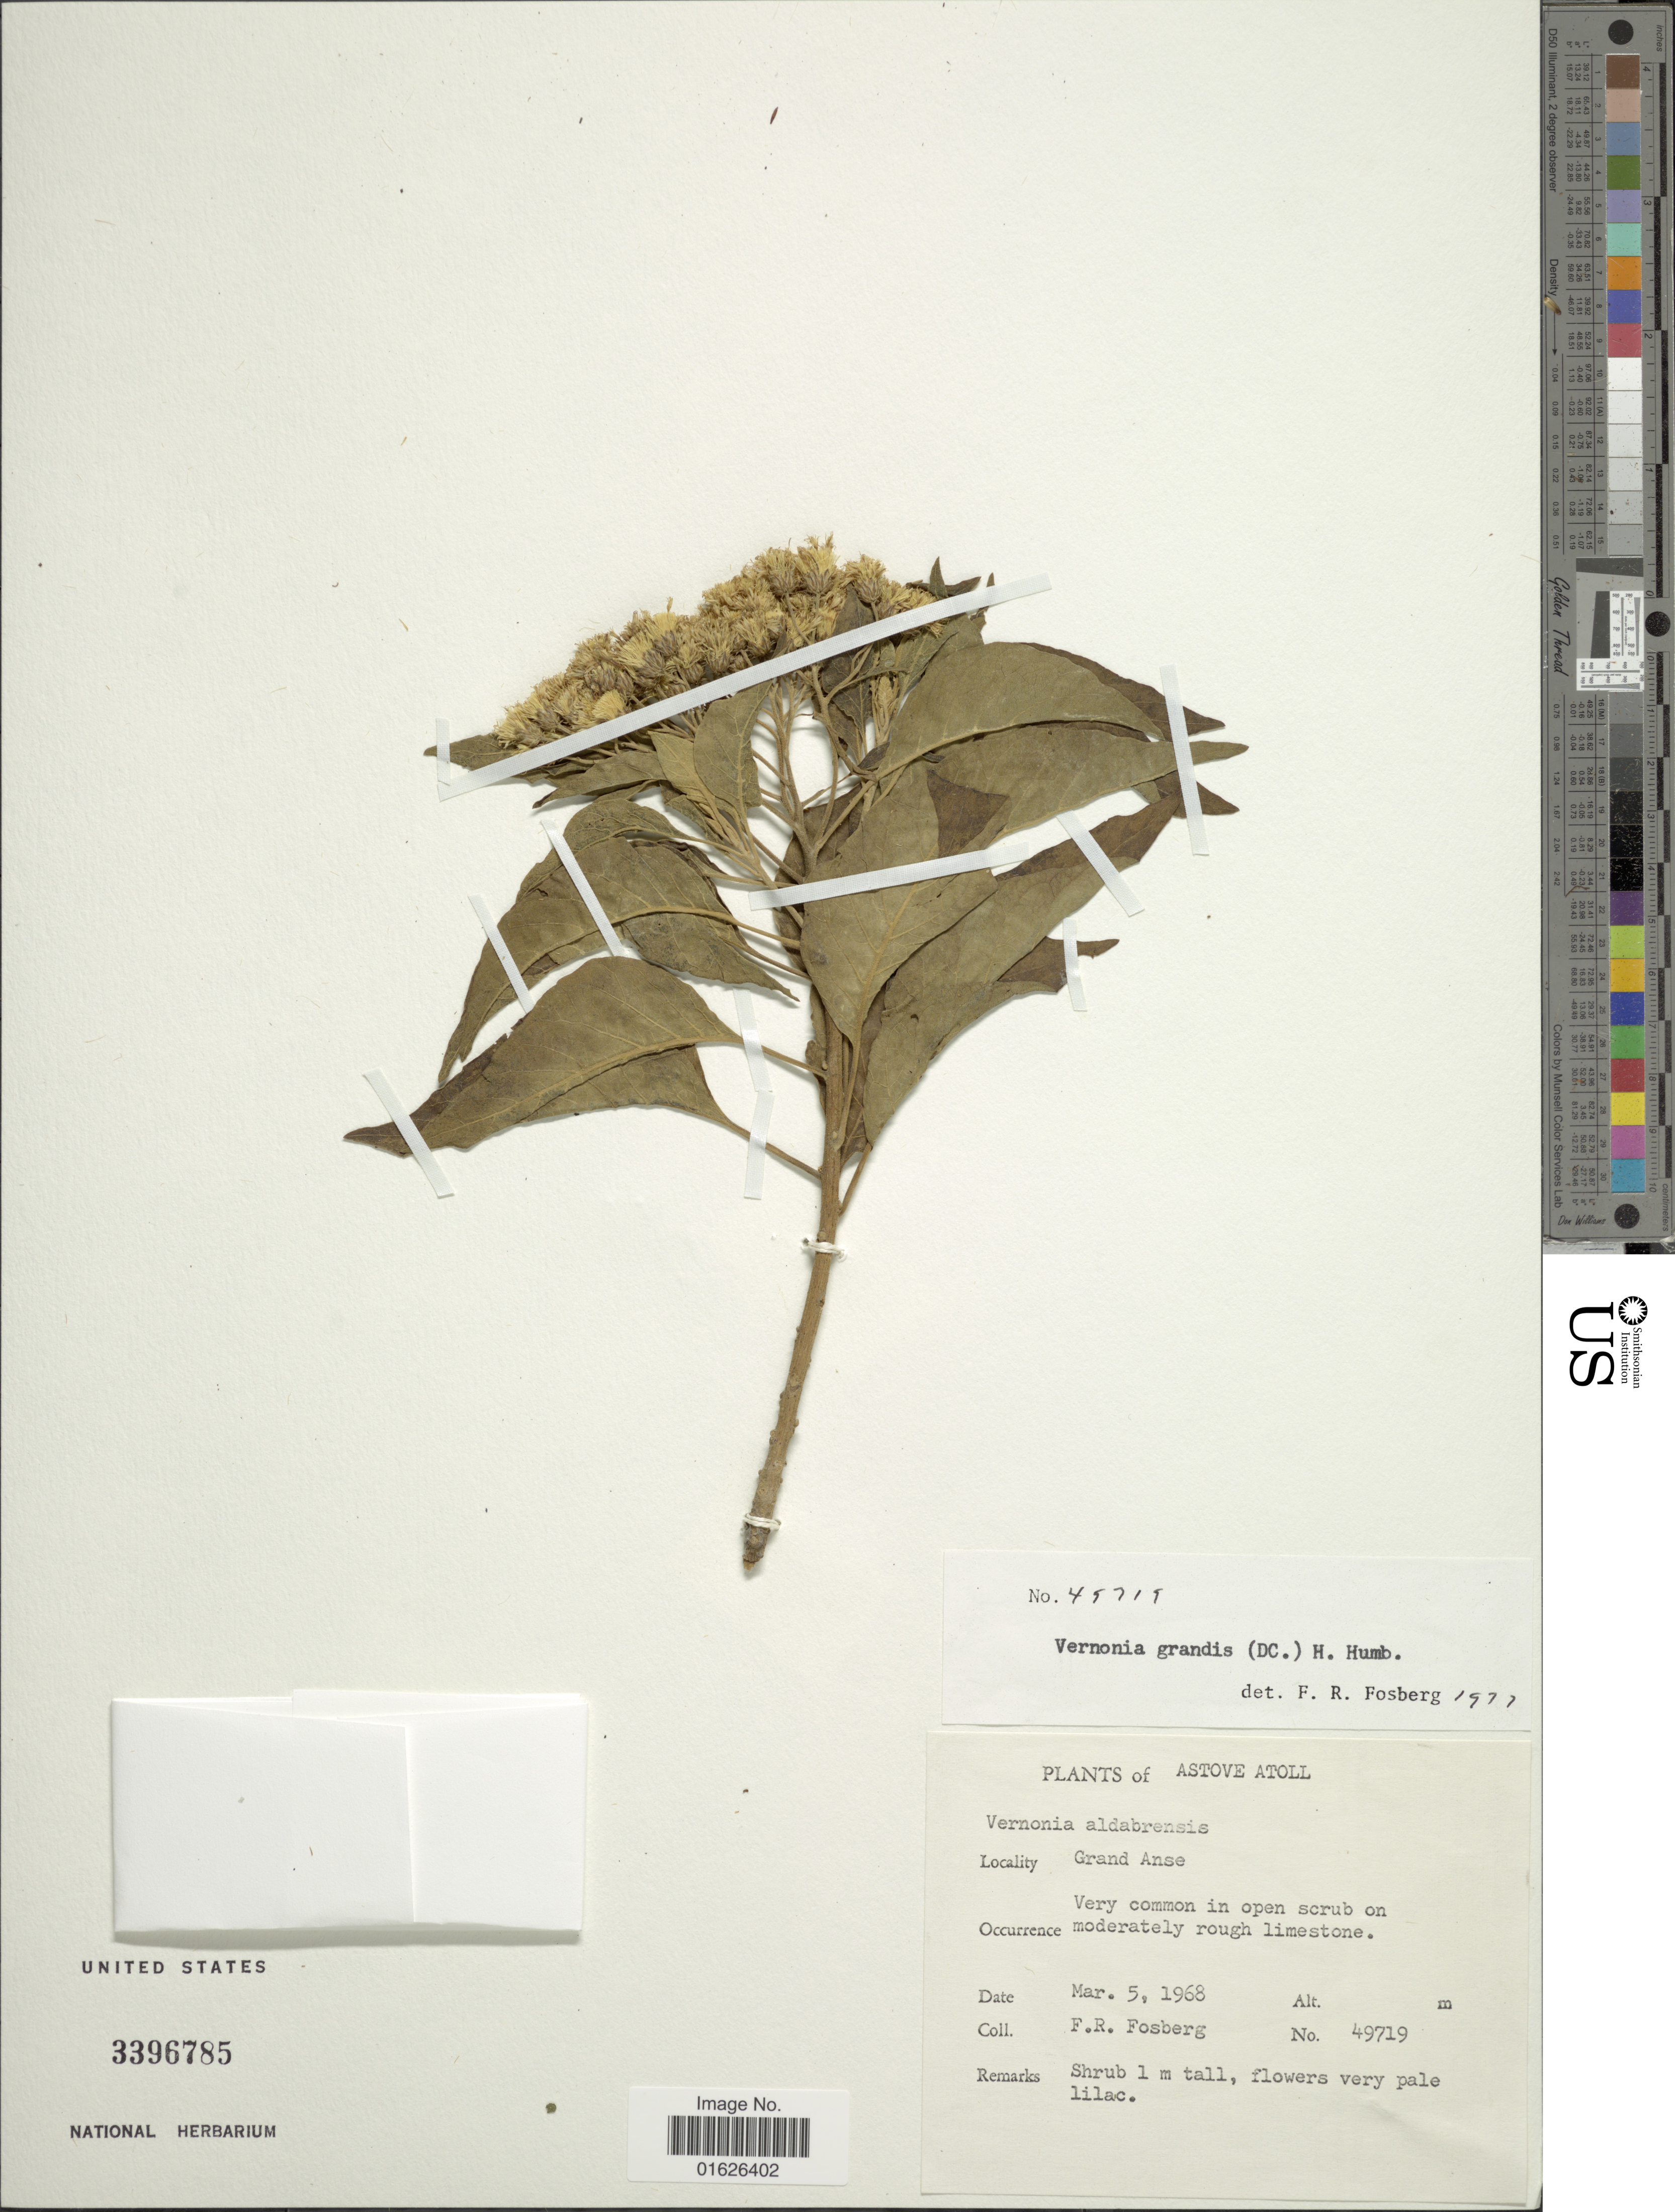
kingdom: Plantae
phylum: Tracheophyta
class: Magnoliopsida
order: Asterales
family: Asteraceae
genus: Gymnanthemum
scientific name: Gymnanthemum coloratum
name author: (Willd.) H. Rob. & B. Kahn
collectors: F. R. Fosberg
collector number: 49719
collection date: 1968-03-05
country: Seychelles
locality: Astove Atoll, Grand Anse.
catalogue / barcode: US 3396785